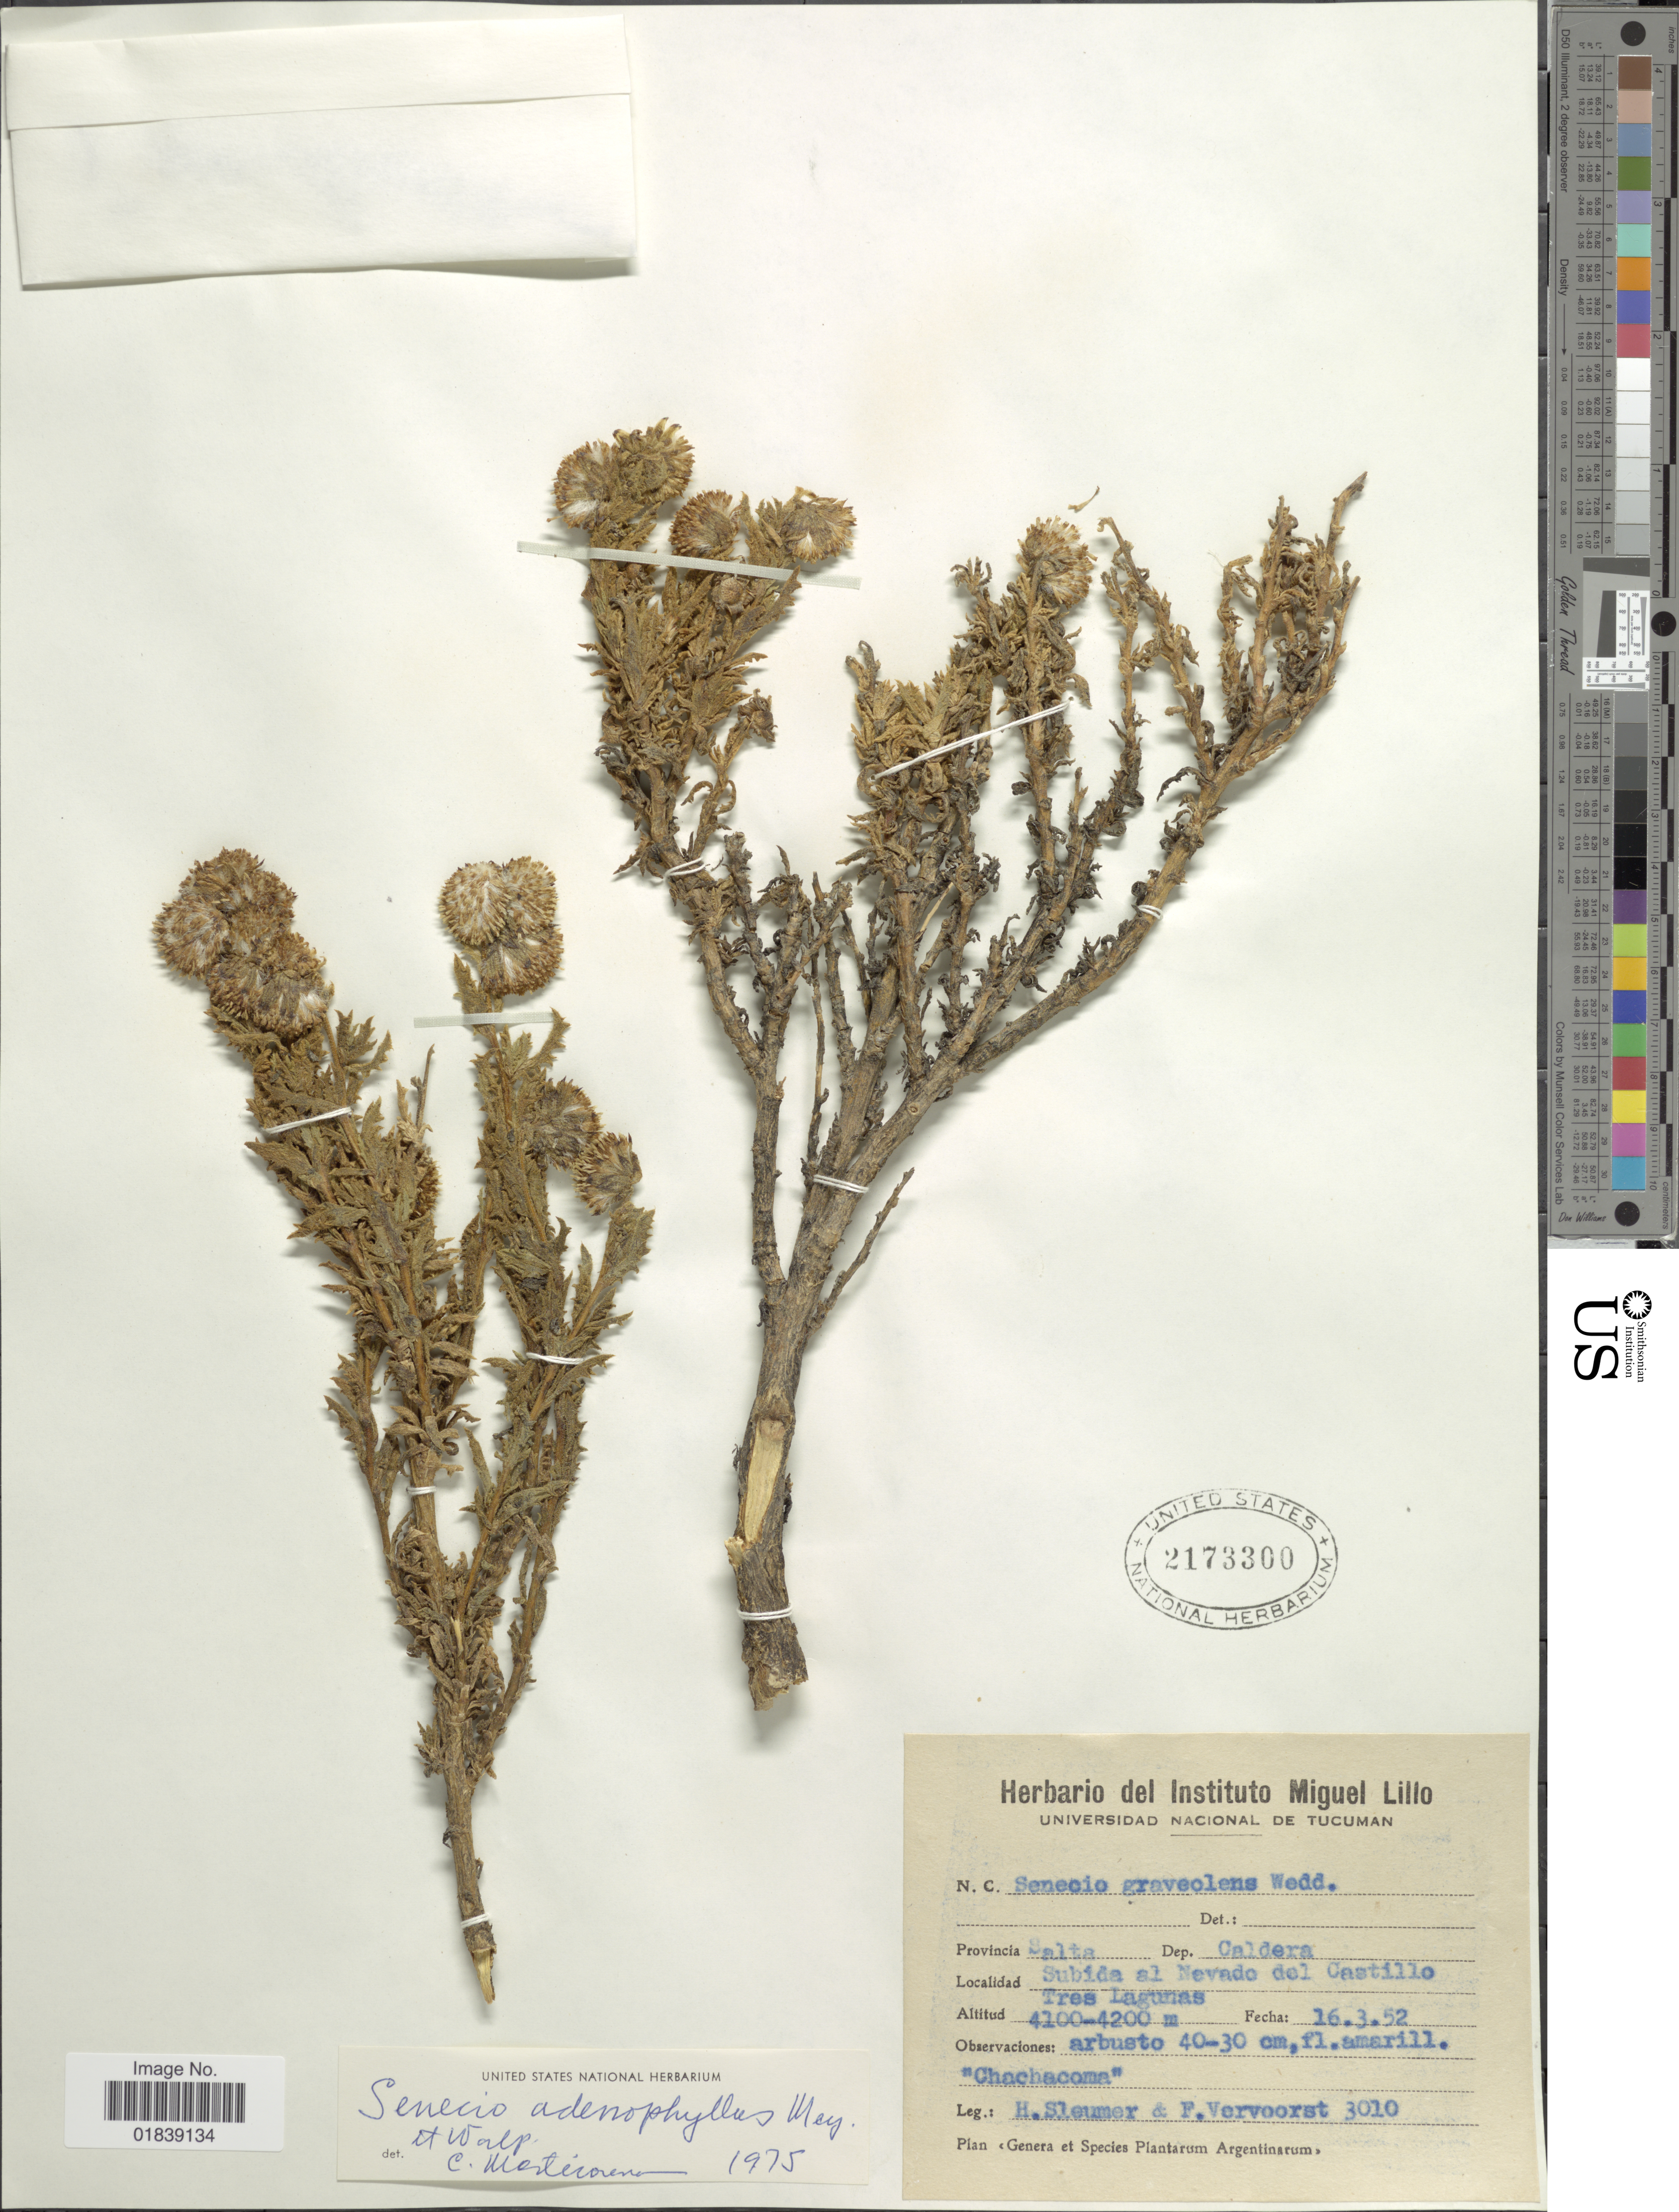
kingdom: Plantae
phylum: Tracheophyta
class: Magnoliopsida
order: Asterales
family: Asteraceae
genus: Senecio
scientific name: Senecio adenophyllus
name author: Meyen & Walp.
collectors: H. O. Sleumer & F. Vervoorst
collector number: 3010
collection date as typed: Transcribed d/m/y: 16/3/52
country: Argentina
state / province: Salta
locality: Dep. Caldera, subida al Nevado del Castillo, Tres Lagunas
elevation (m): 4100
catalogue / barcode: US 2173300